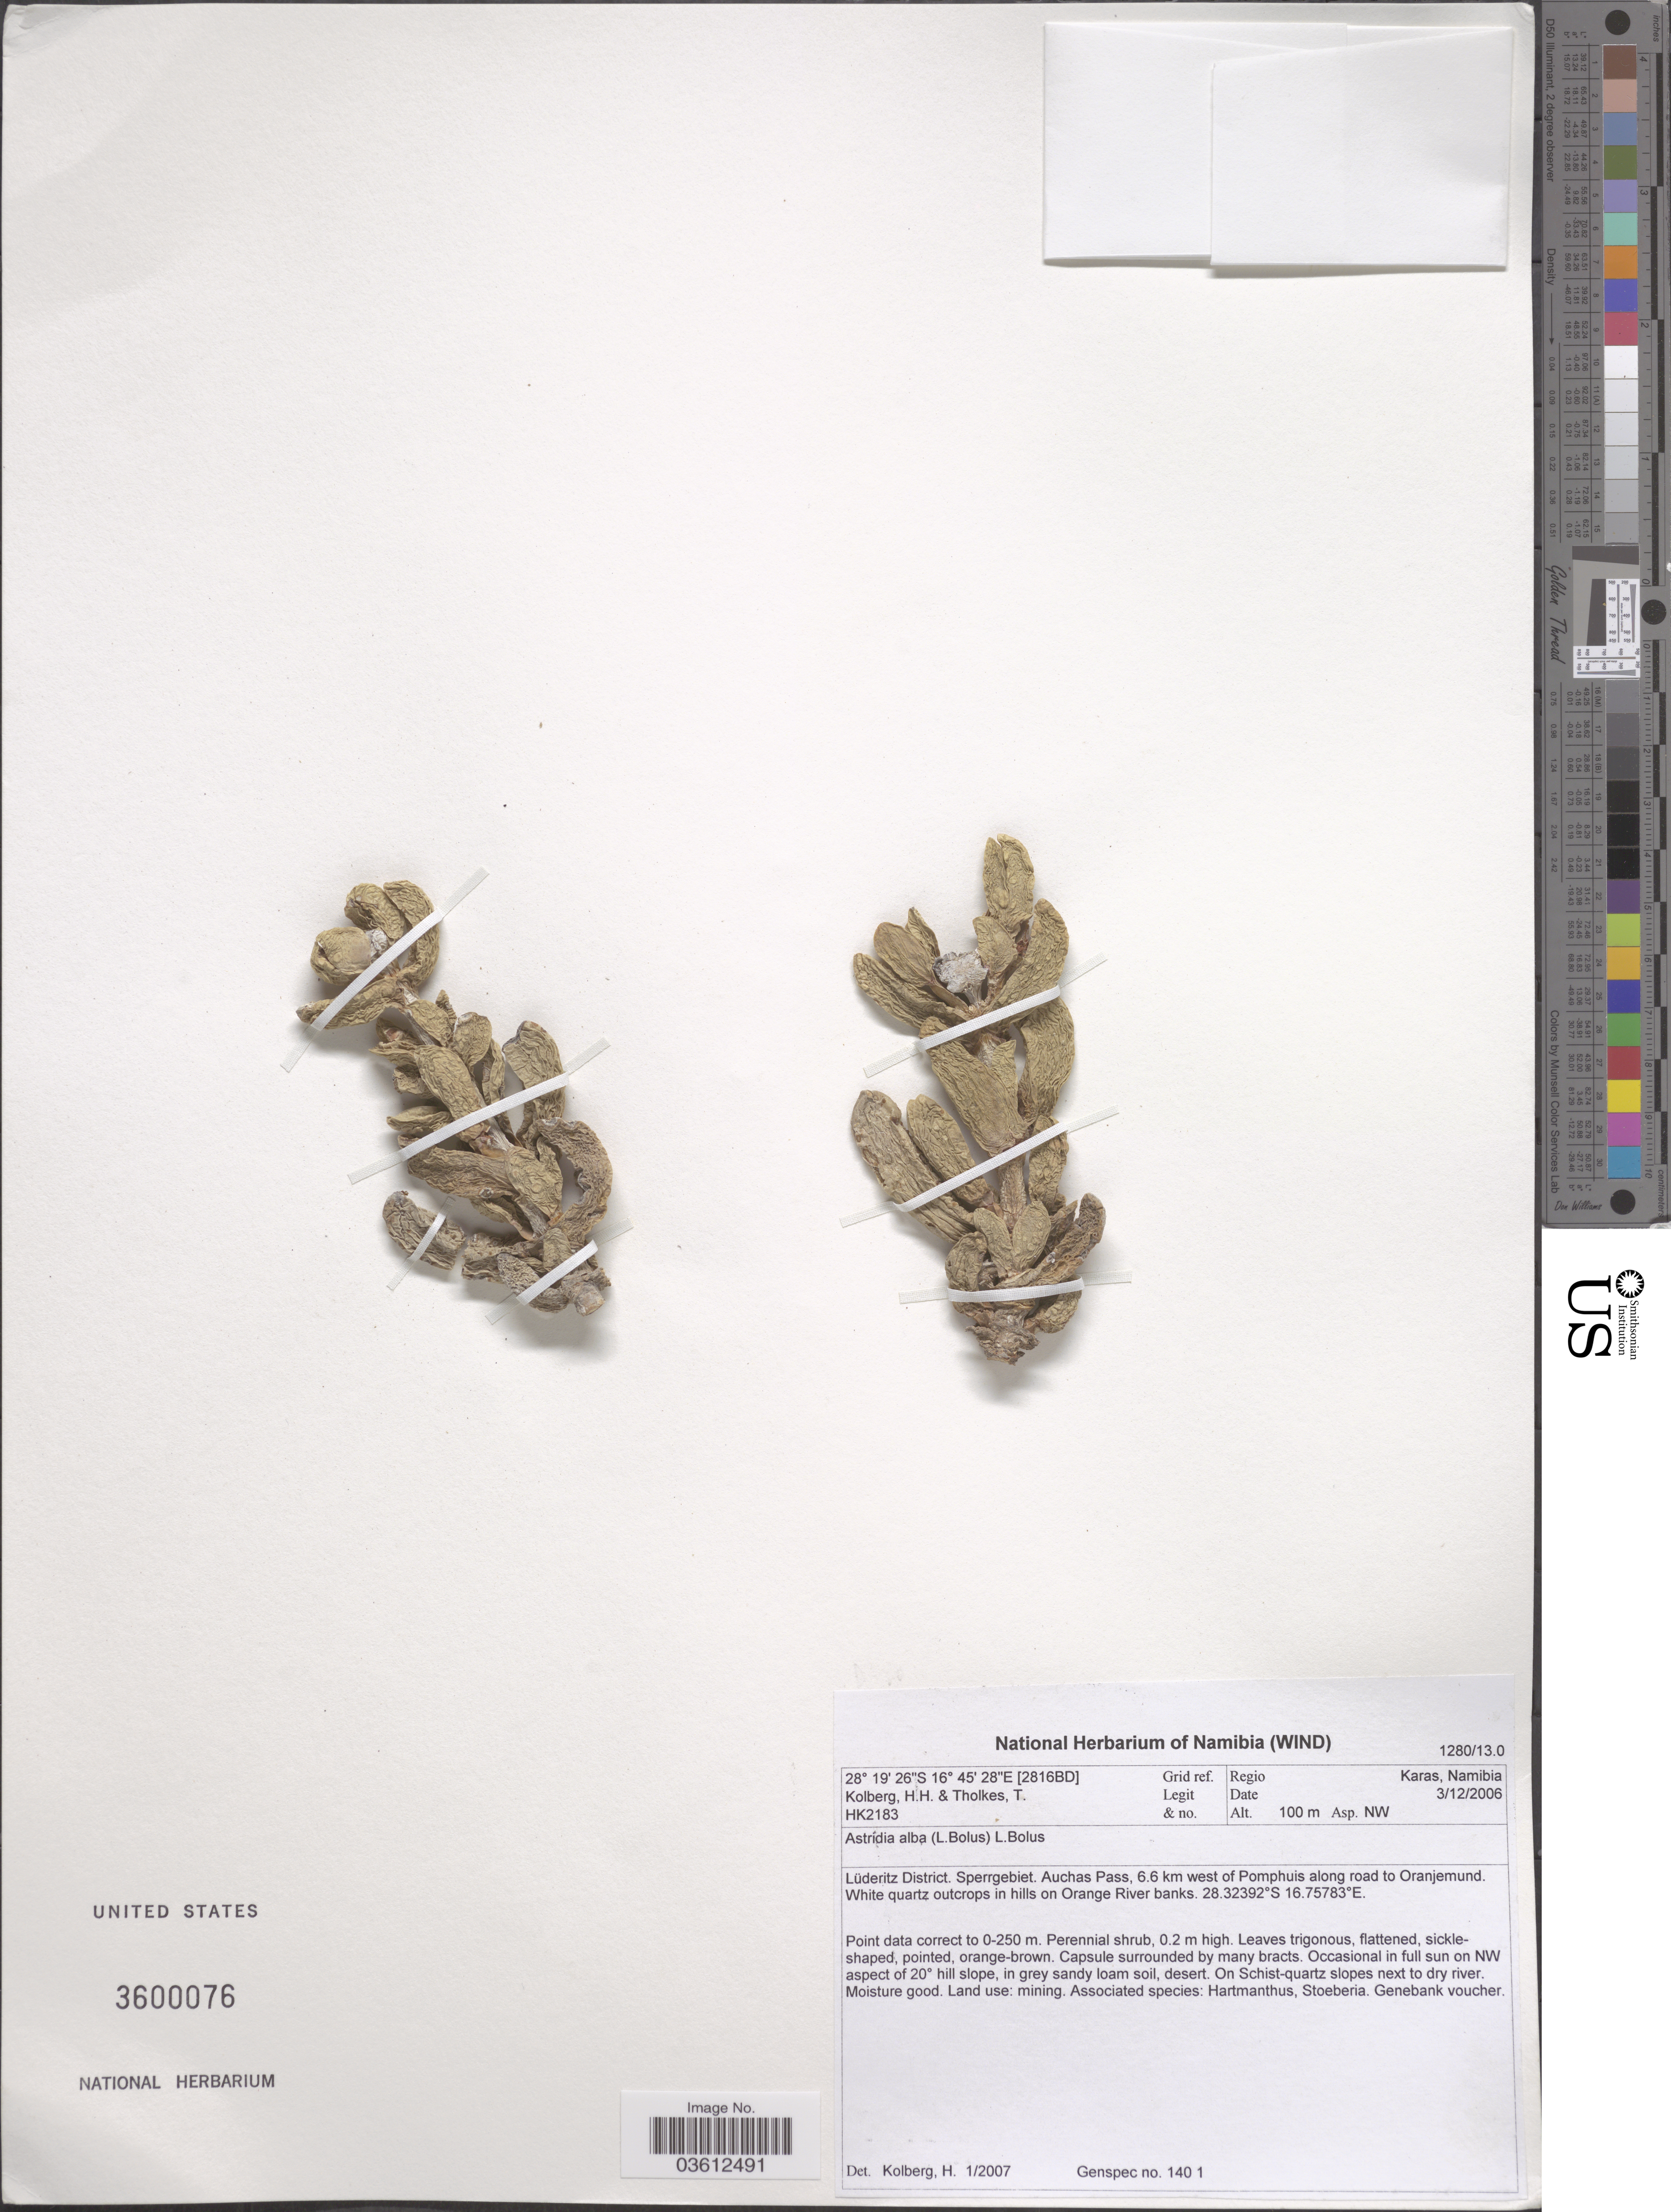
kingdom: Plantae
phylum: Tracheophyta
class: Magnoliopsida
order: Caryophyllales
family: Aizoaceae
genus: Astridia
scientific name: Astridia alba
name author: L. Bolus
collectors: H. H. Kolberg & T. Tholkes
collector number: HK2183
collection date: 2006-12-03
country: Namibia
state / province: Karas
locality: Grid ref. [2816BD]. Regio Karas. Lüderitz District. Sperrgebiet. Auchas Pass, 6.6 km west of Pomphuis along road to Oranjemund. White quartz outcrops in hills on Orange River banks.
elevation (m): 100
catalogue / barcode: US 3600076